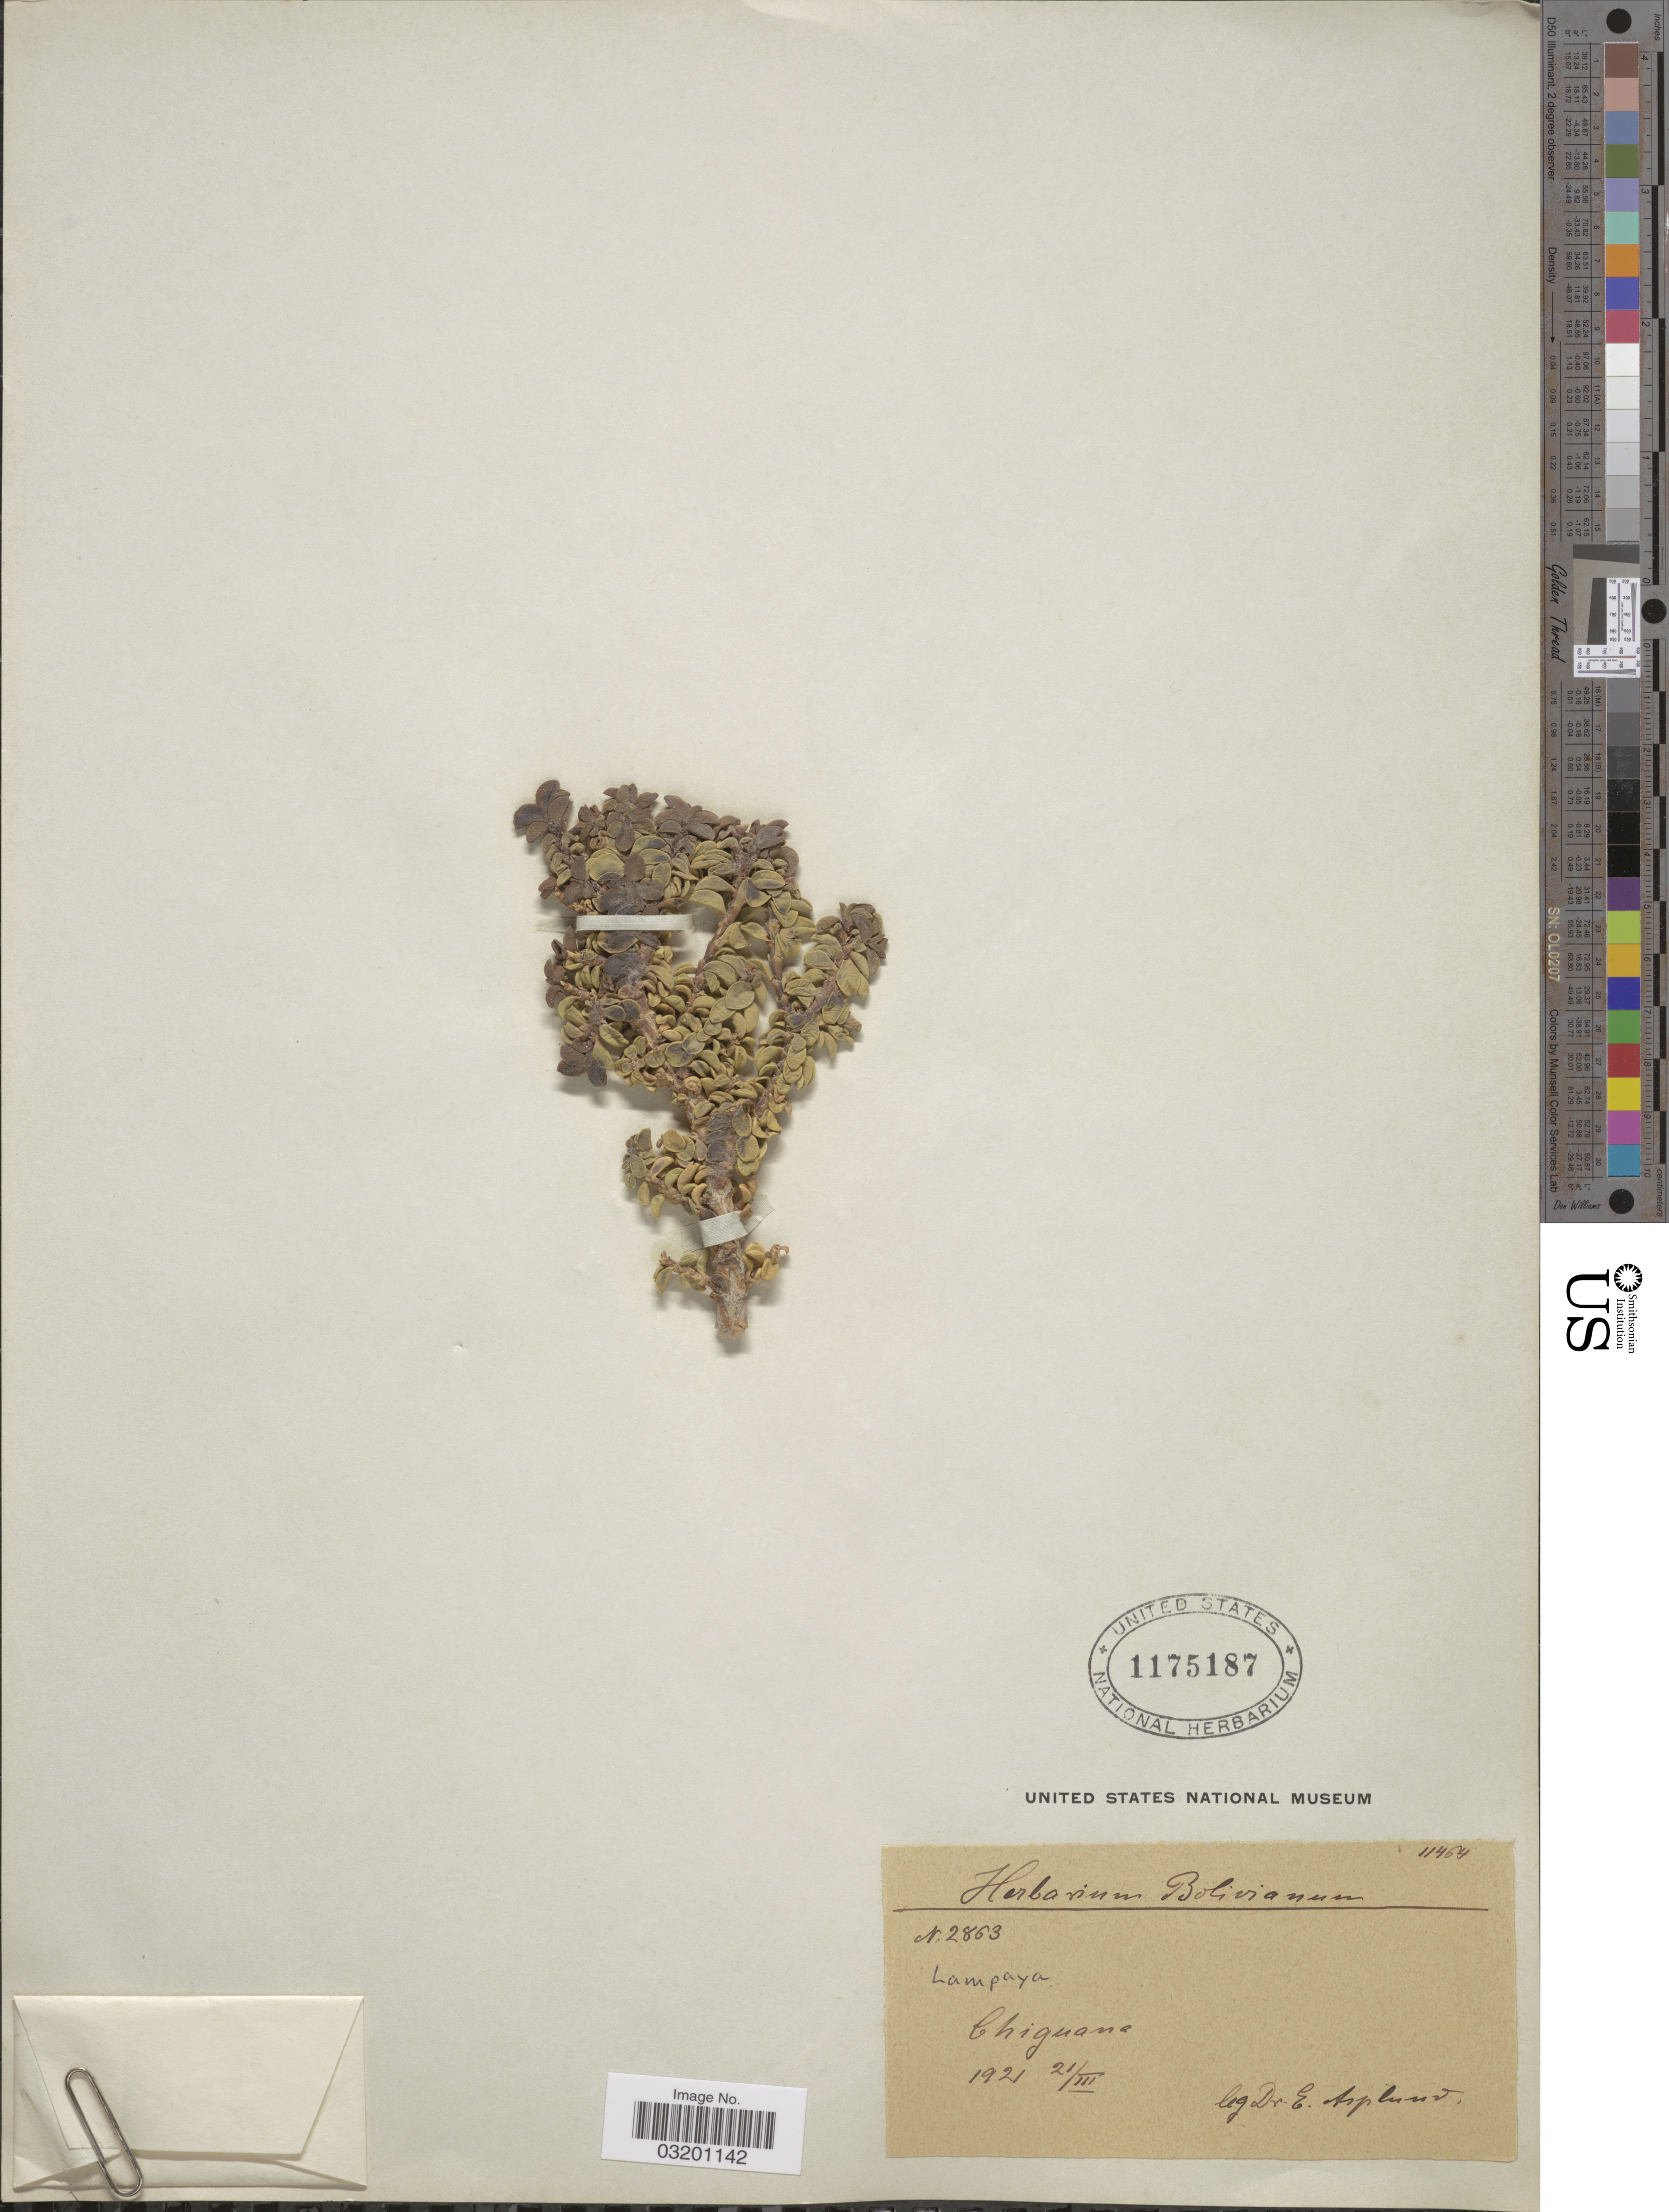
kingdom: Plantae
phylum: Tracheophyta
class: Magnoliopsida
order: Lamiales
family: Verbenaceae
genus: Lampayo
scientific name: Lampayo medicinalis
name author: Phil.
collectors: E. Asplund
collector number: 2863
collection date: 1921-03-21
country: Bolivia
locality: Chiguana.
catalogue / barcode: US 1175187